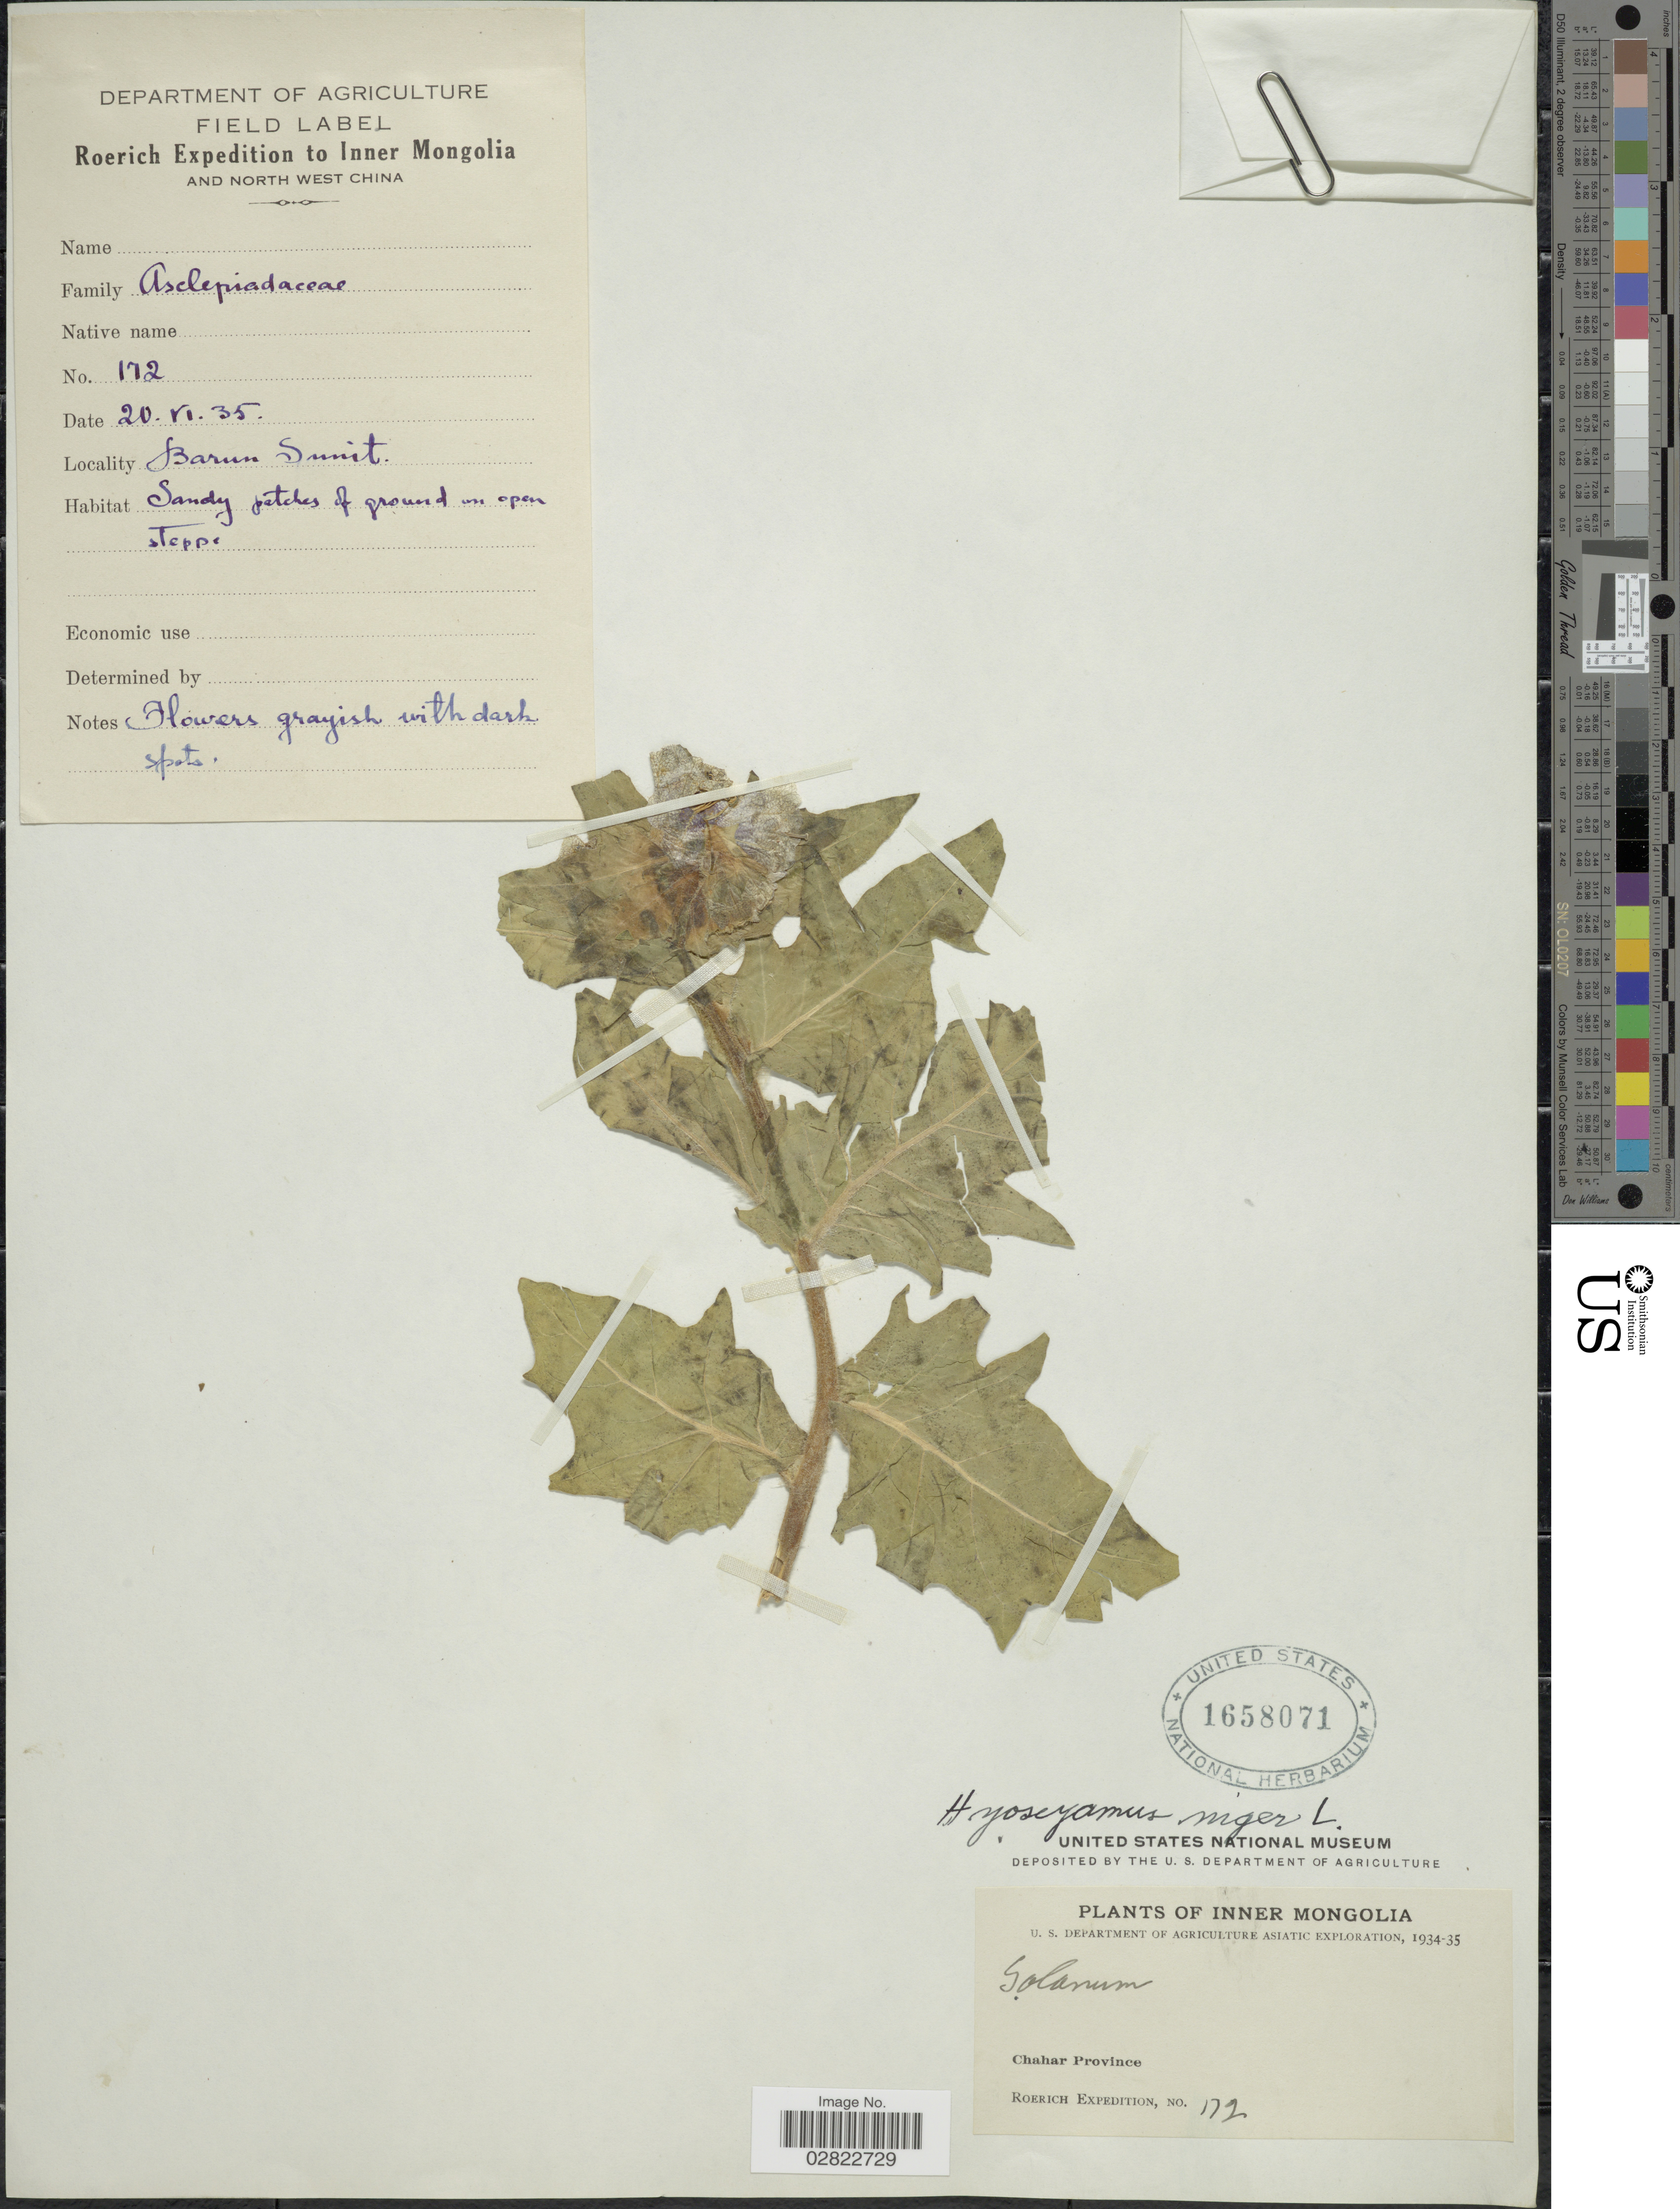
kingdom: Plantae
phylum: Tracheophyta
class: Magnoliopsida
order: Solanales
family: Solanaceae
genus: Hyoscyamus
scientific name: Hyoscyamus niger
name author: L.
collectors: Roerich Expedition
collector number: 172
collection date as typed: Transcribed d/m/y: 20/6/35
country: China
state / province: Nei Monggol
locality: Inner Mongolia, Chahar Province, Barun Summit.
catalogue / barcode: US 1658071